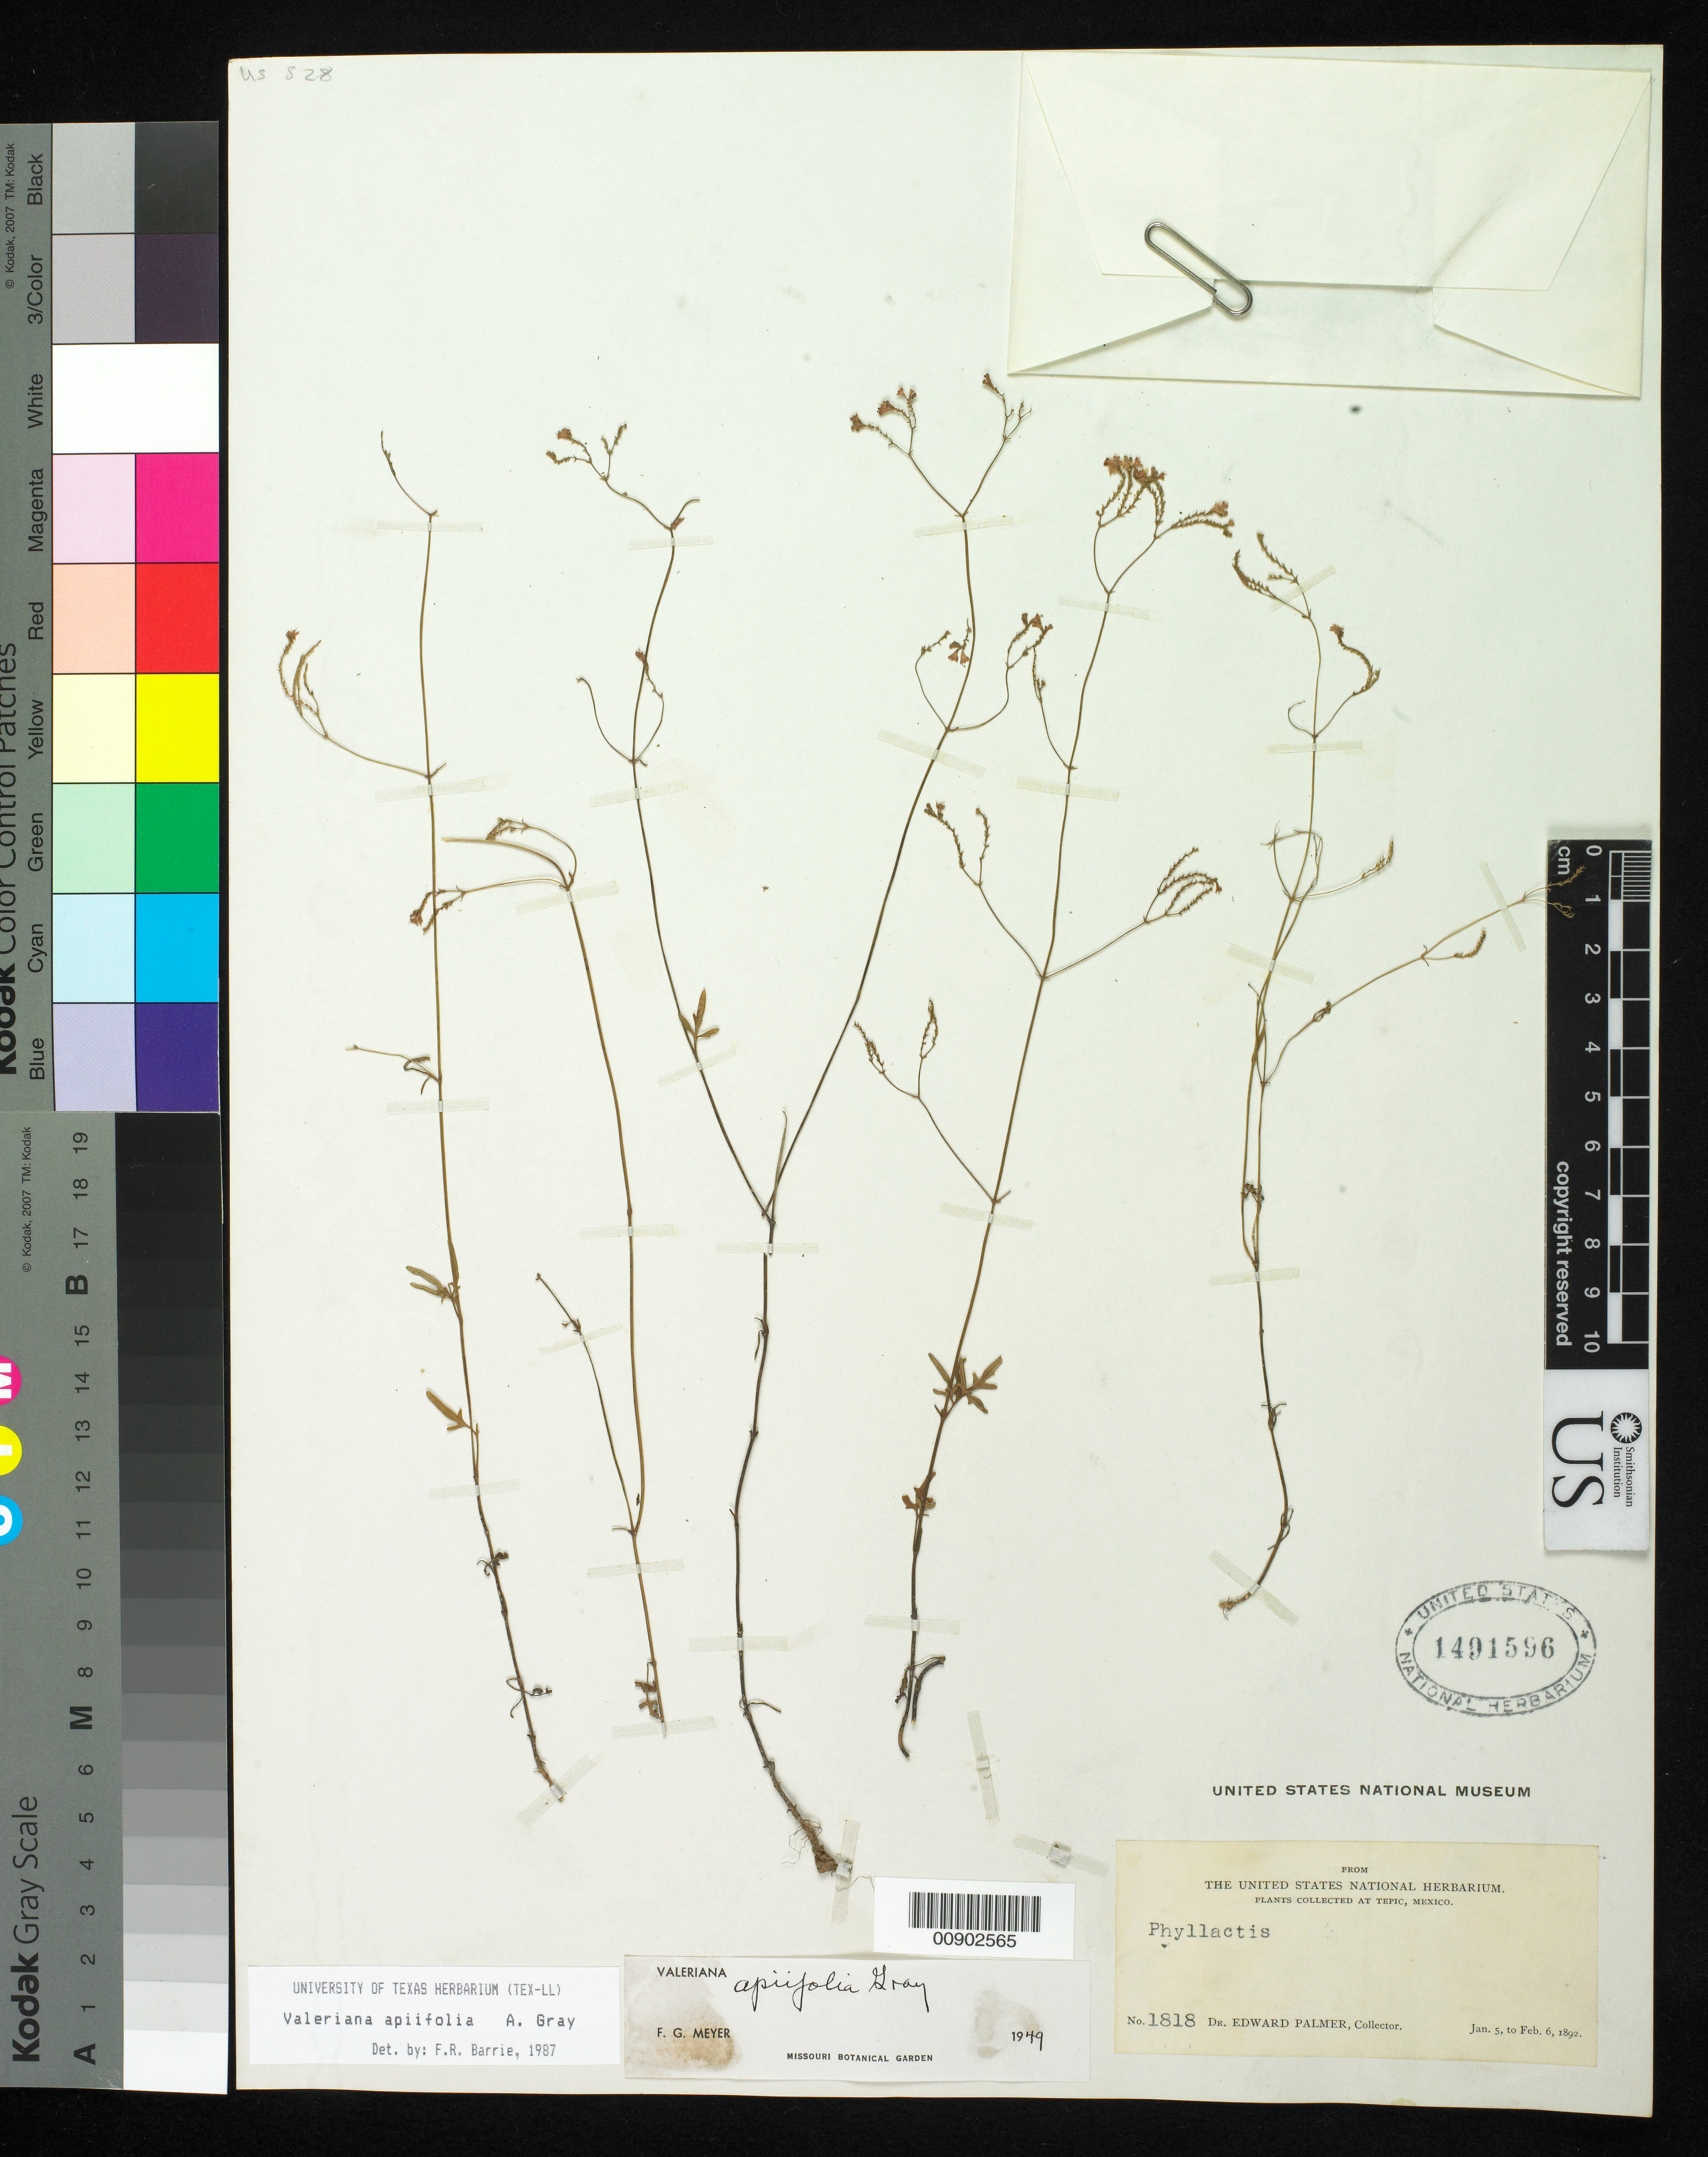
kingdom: Plantae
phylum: Tracheophyta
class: Magnoliopsida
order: Dipsacales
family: Caprifoliaceae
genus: Valeriana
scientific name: Valeriana apiifolia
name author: A. Gray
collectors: E. Palmer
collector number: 1818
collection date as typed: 05 Jan 1892 to 06 Feb 1892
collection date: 1892-01-05/1892-02-06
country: Mexico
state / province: Nayarit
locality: Tepic, Nayarit.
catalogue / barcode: US 1491596